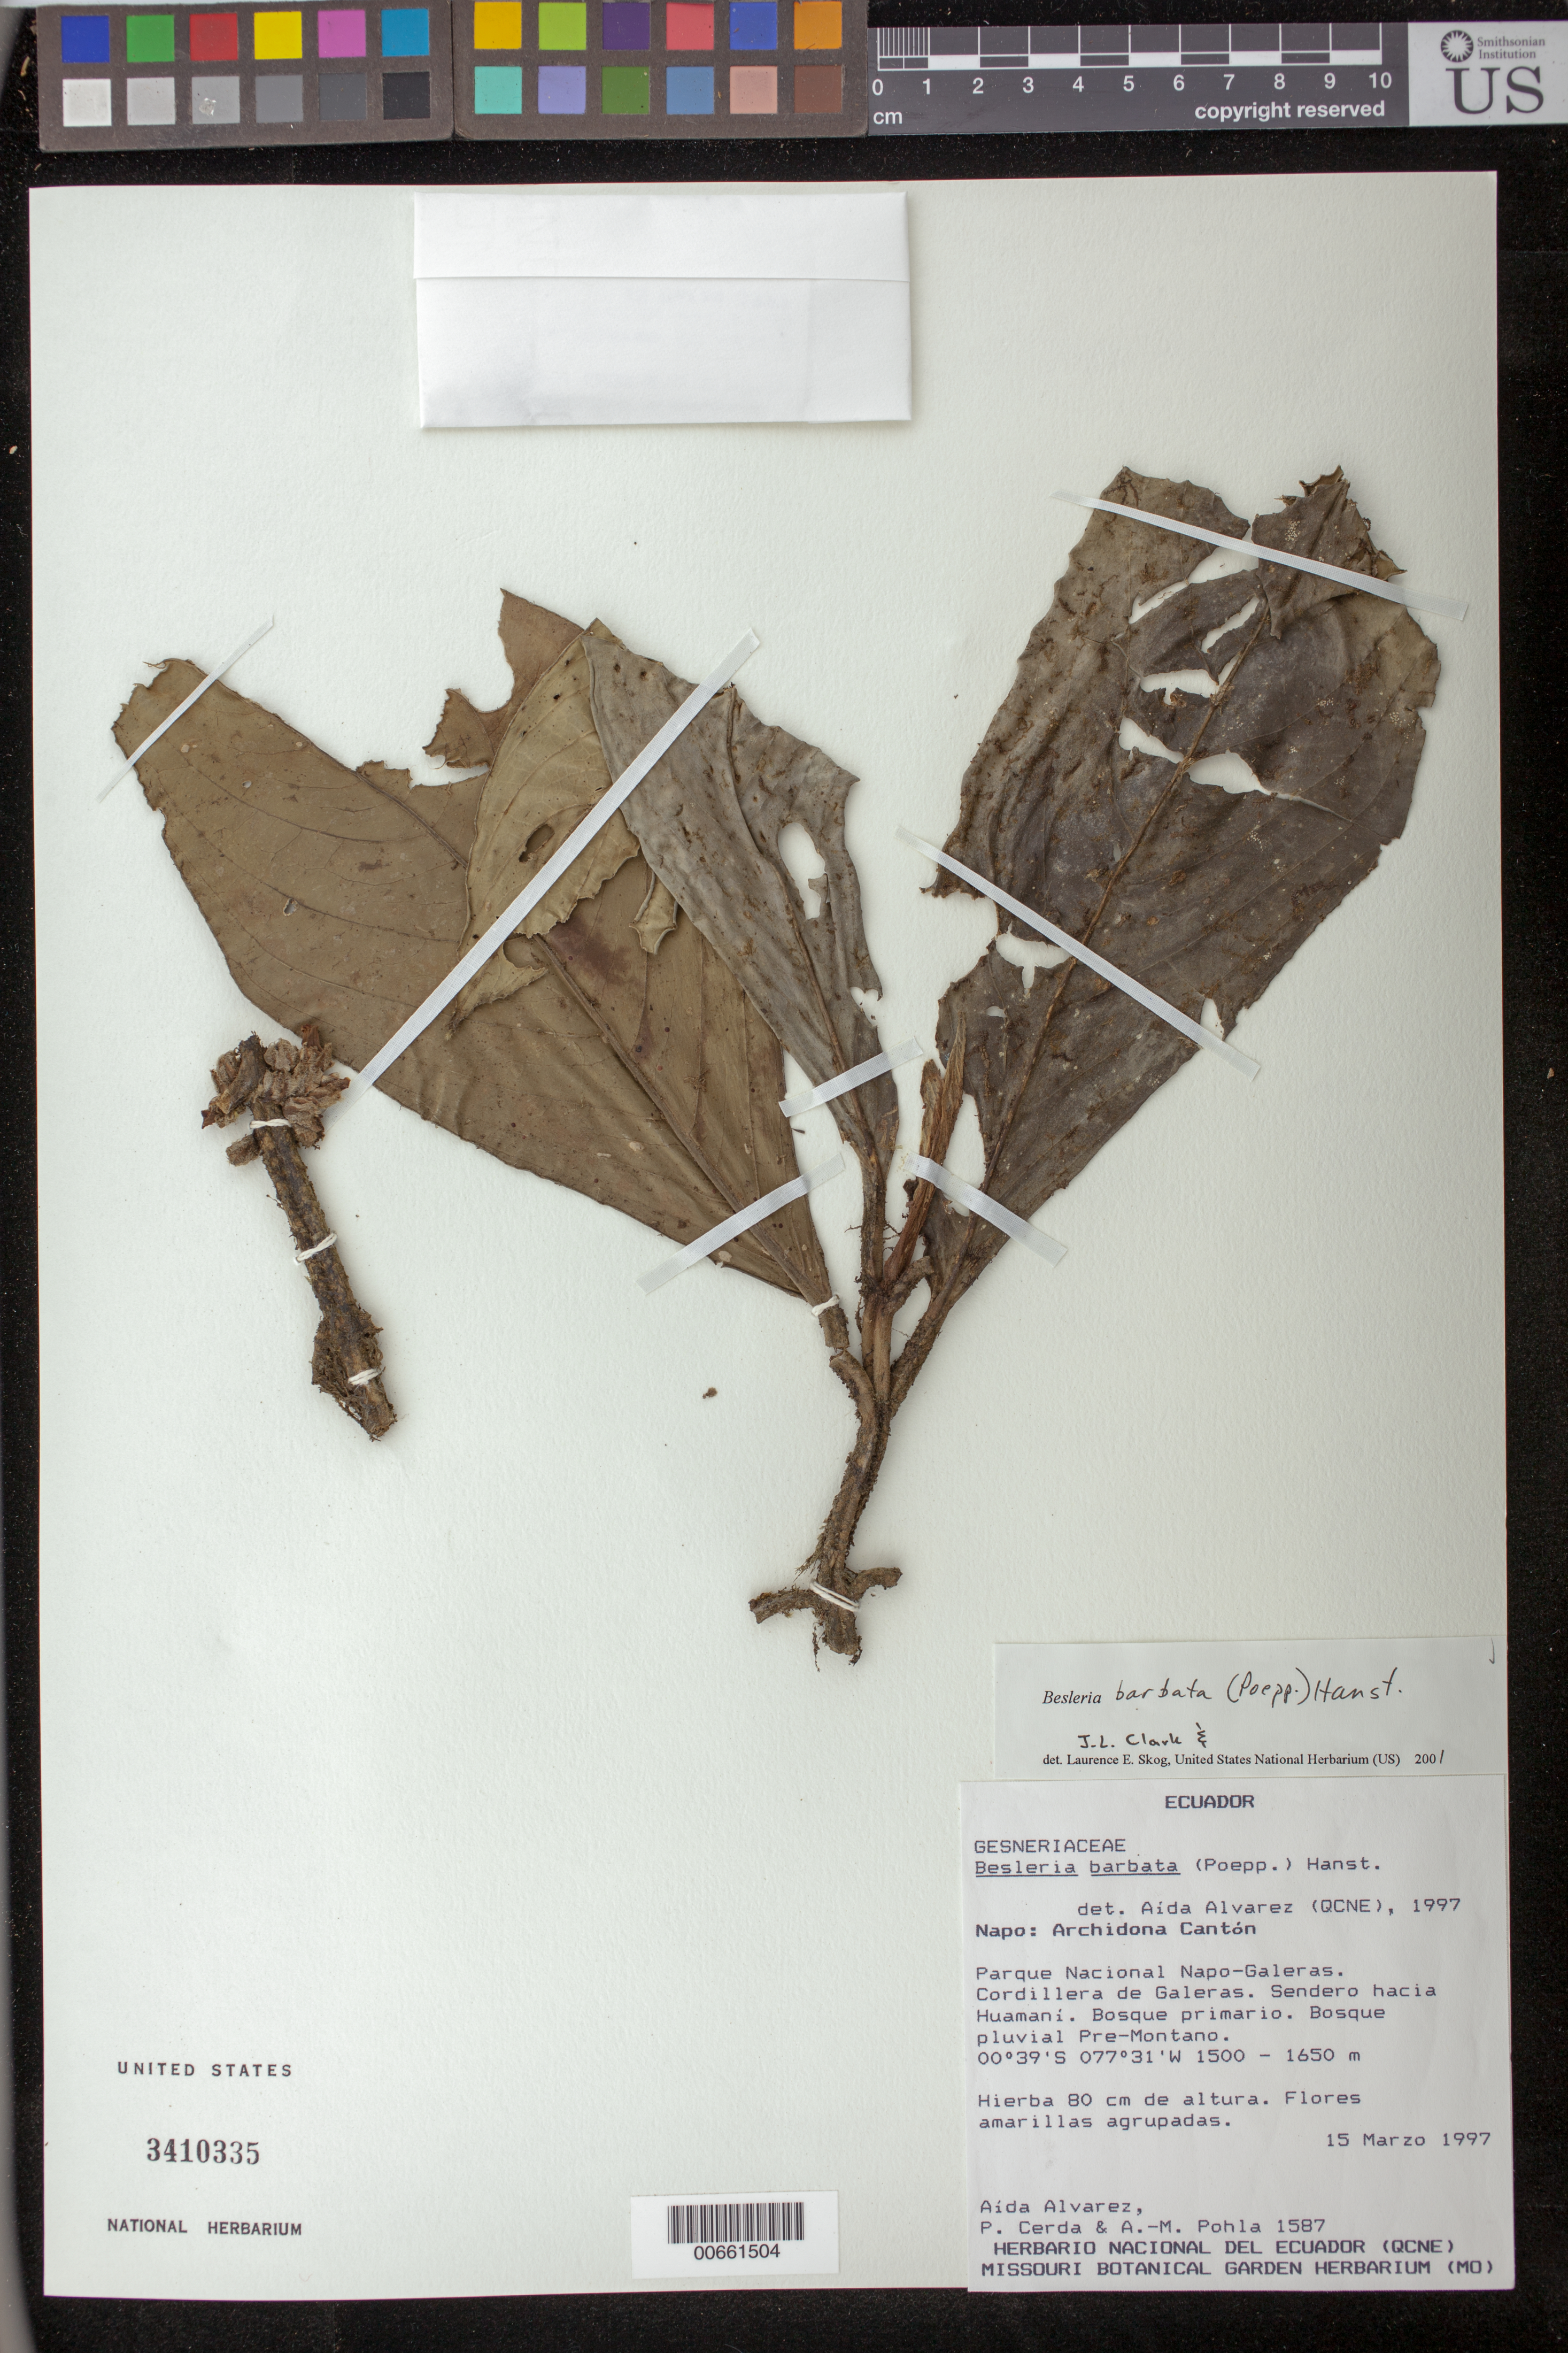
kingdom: Plantae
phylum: Tracheophyta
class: Magnoliopsida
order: Lamiales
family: Gesneriaceae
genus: Besleria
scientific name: Besleria barbata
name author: (Poepp.) Hanst.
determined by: Clark, J. L.; Skog, Laurence E.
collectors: A. Alvarez, P. Cerda & A. Pohla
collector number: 1587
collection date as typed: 15 Mar 1997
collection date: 1997-03-15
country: Ecuador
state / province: Napo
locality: Archidona Cantón; Parque Nacional Napo-Galeras, Cordillera de Galeras, sendero hacia Huamaní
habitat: Bosque primario; bosque pluvial pre-montano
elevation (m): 1500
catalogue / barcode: US 3410335